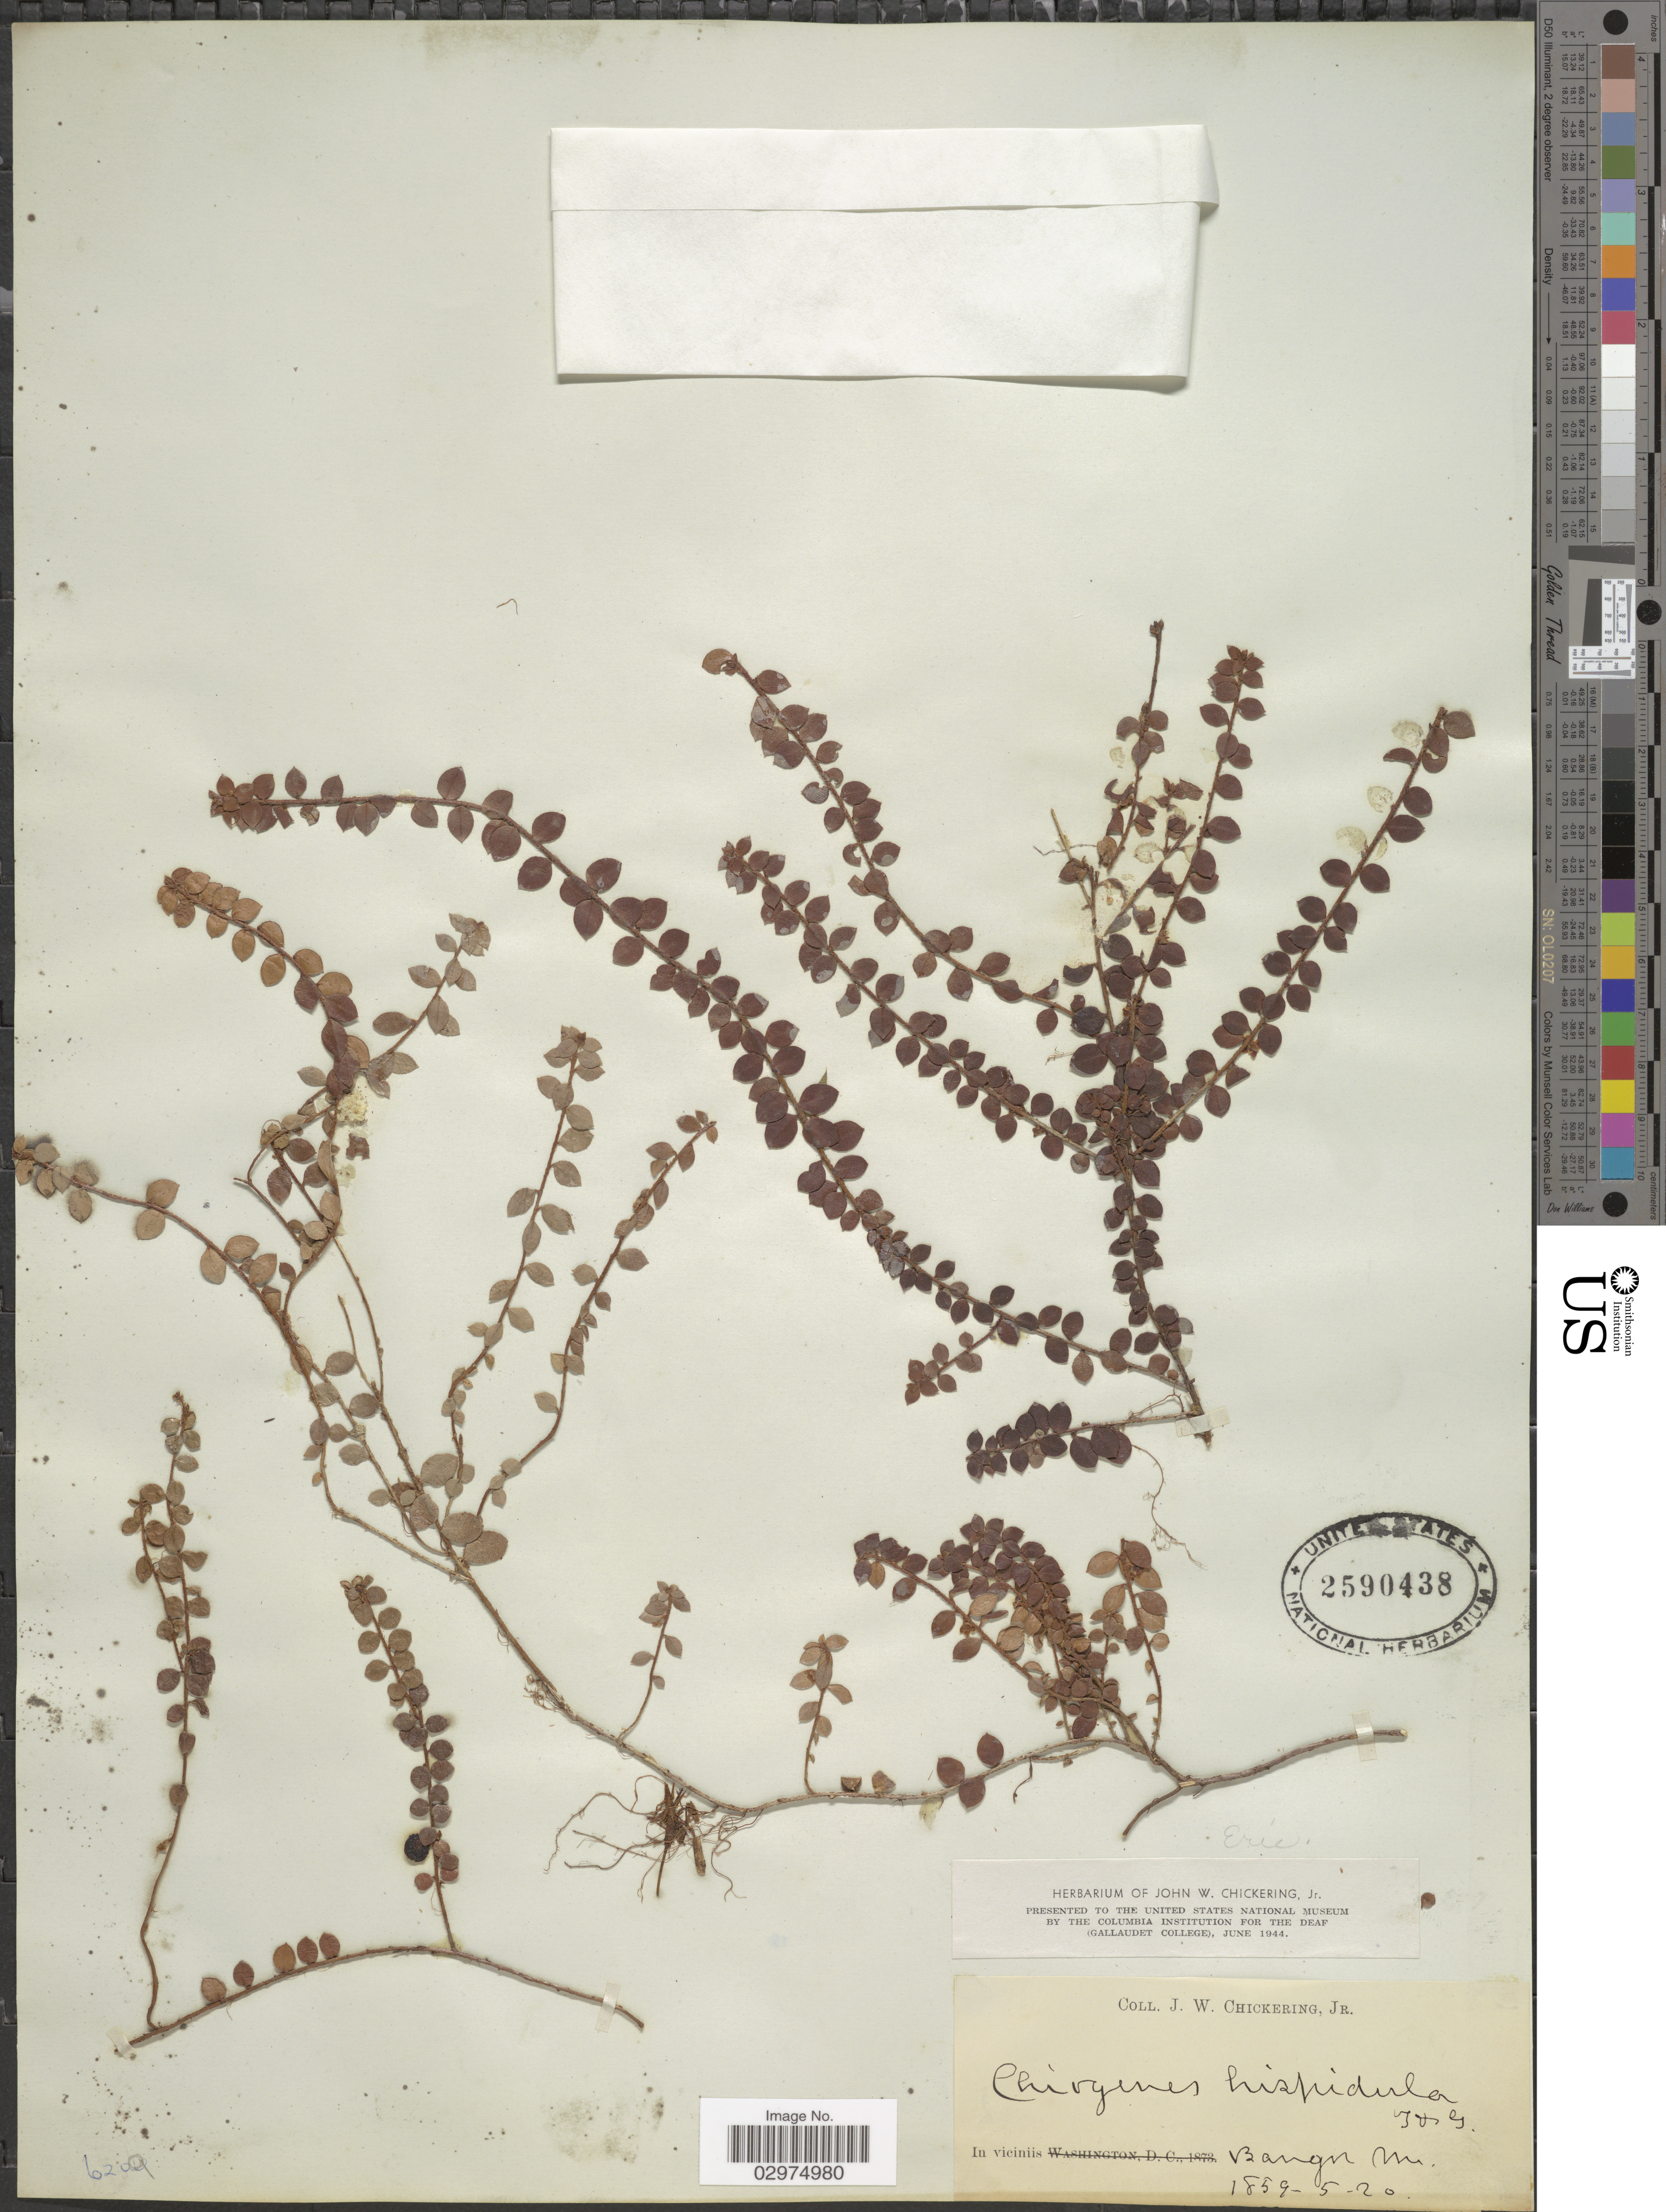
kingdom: Plantae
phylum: Tracheophyta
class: Magnoliopsida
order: Ericales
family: Ericaceae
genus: Gaultheria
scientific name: Gaultheria hispidula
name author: (L.) Muhl. ex Bigelow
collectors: J. W. Chickering Jr.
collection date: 1859-05-20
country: United States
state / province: Maine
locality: In viciniis Bangor Me.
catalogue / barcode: US 2590438